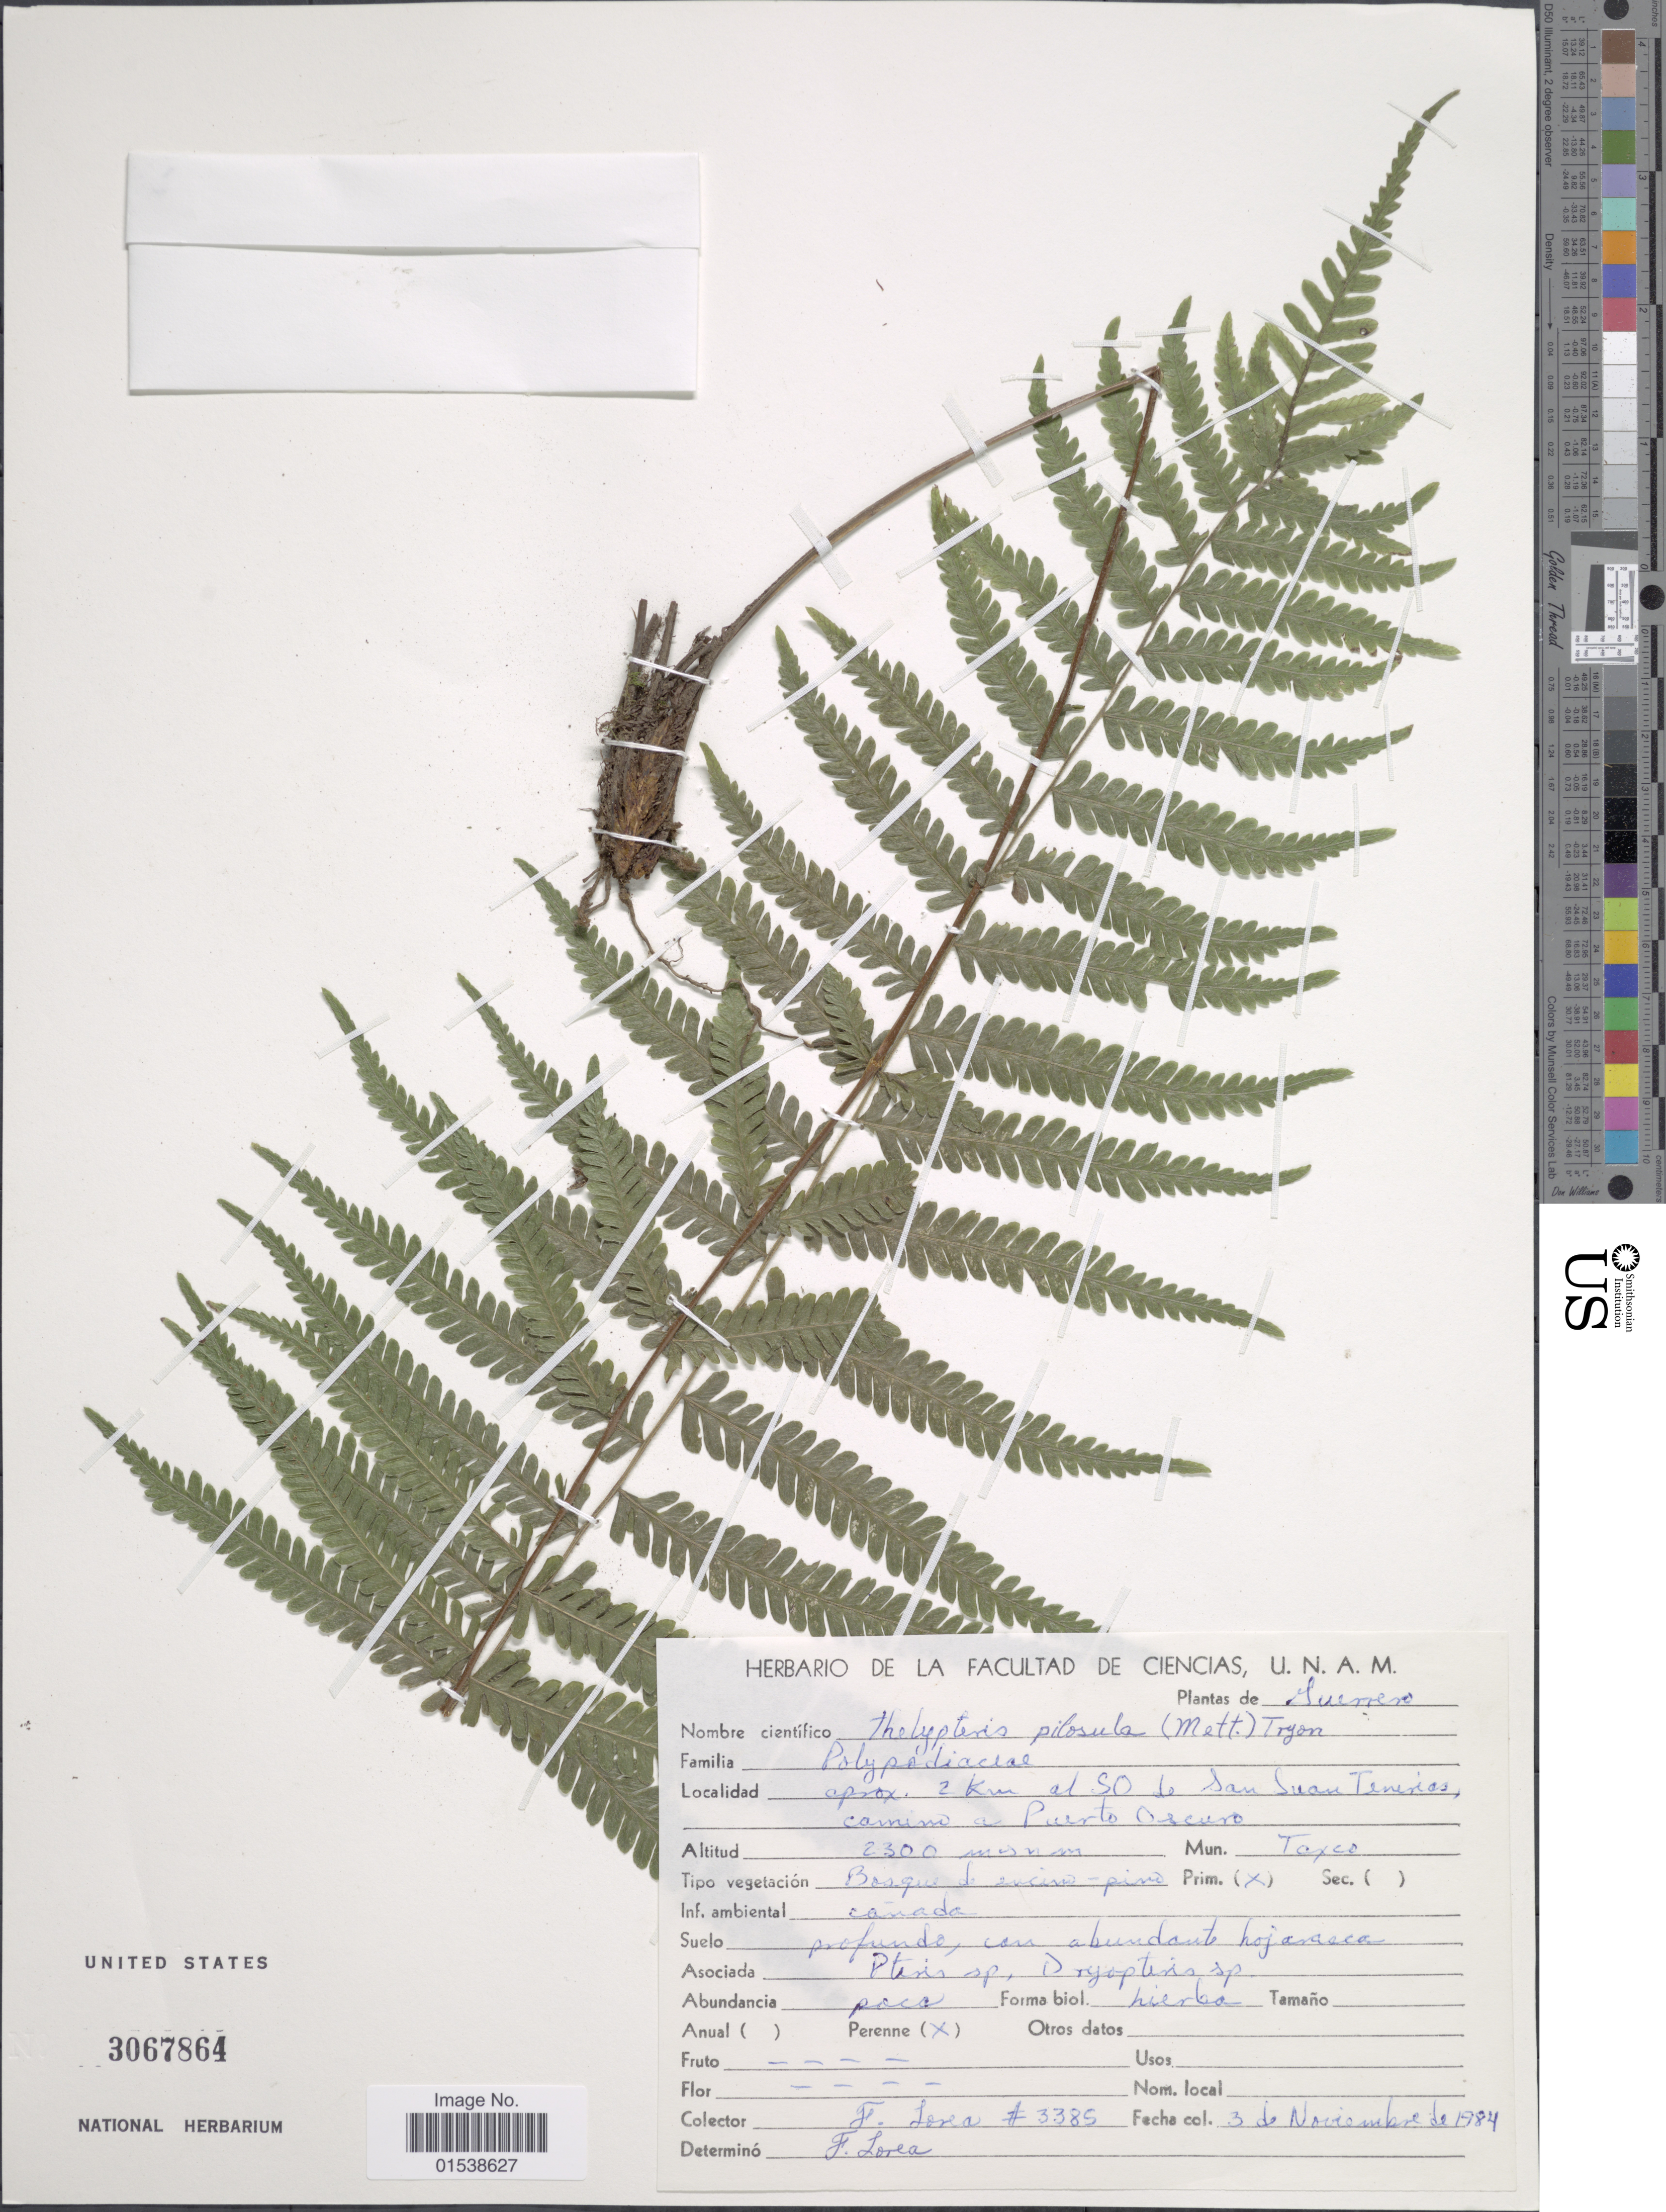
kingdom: Plantae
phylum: Tracheophyta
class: Polypodiopsida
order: Polypodiales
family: Thelypteridaceae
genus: Amauropelta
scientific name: Amauropelta pilosula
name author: (Klotzsch & H. Karst.) Á. Löve & D. Löve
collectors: F. Lorea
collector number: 3385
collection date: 1984-11-03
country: Mexico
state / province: Guerrero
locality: Aprox. 2 km al SO de San Juan Tenerias, camino a Puerto Oscuro, Mun. Taxco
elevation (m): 2300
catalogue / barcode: US 3067864